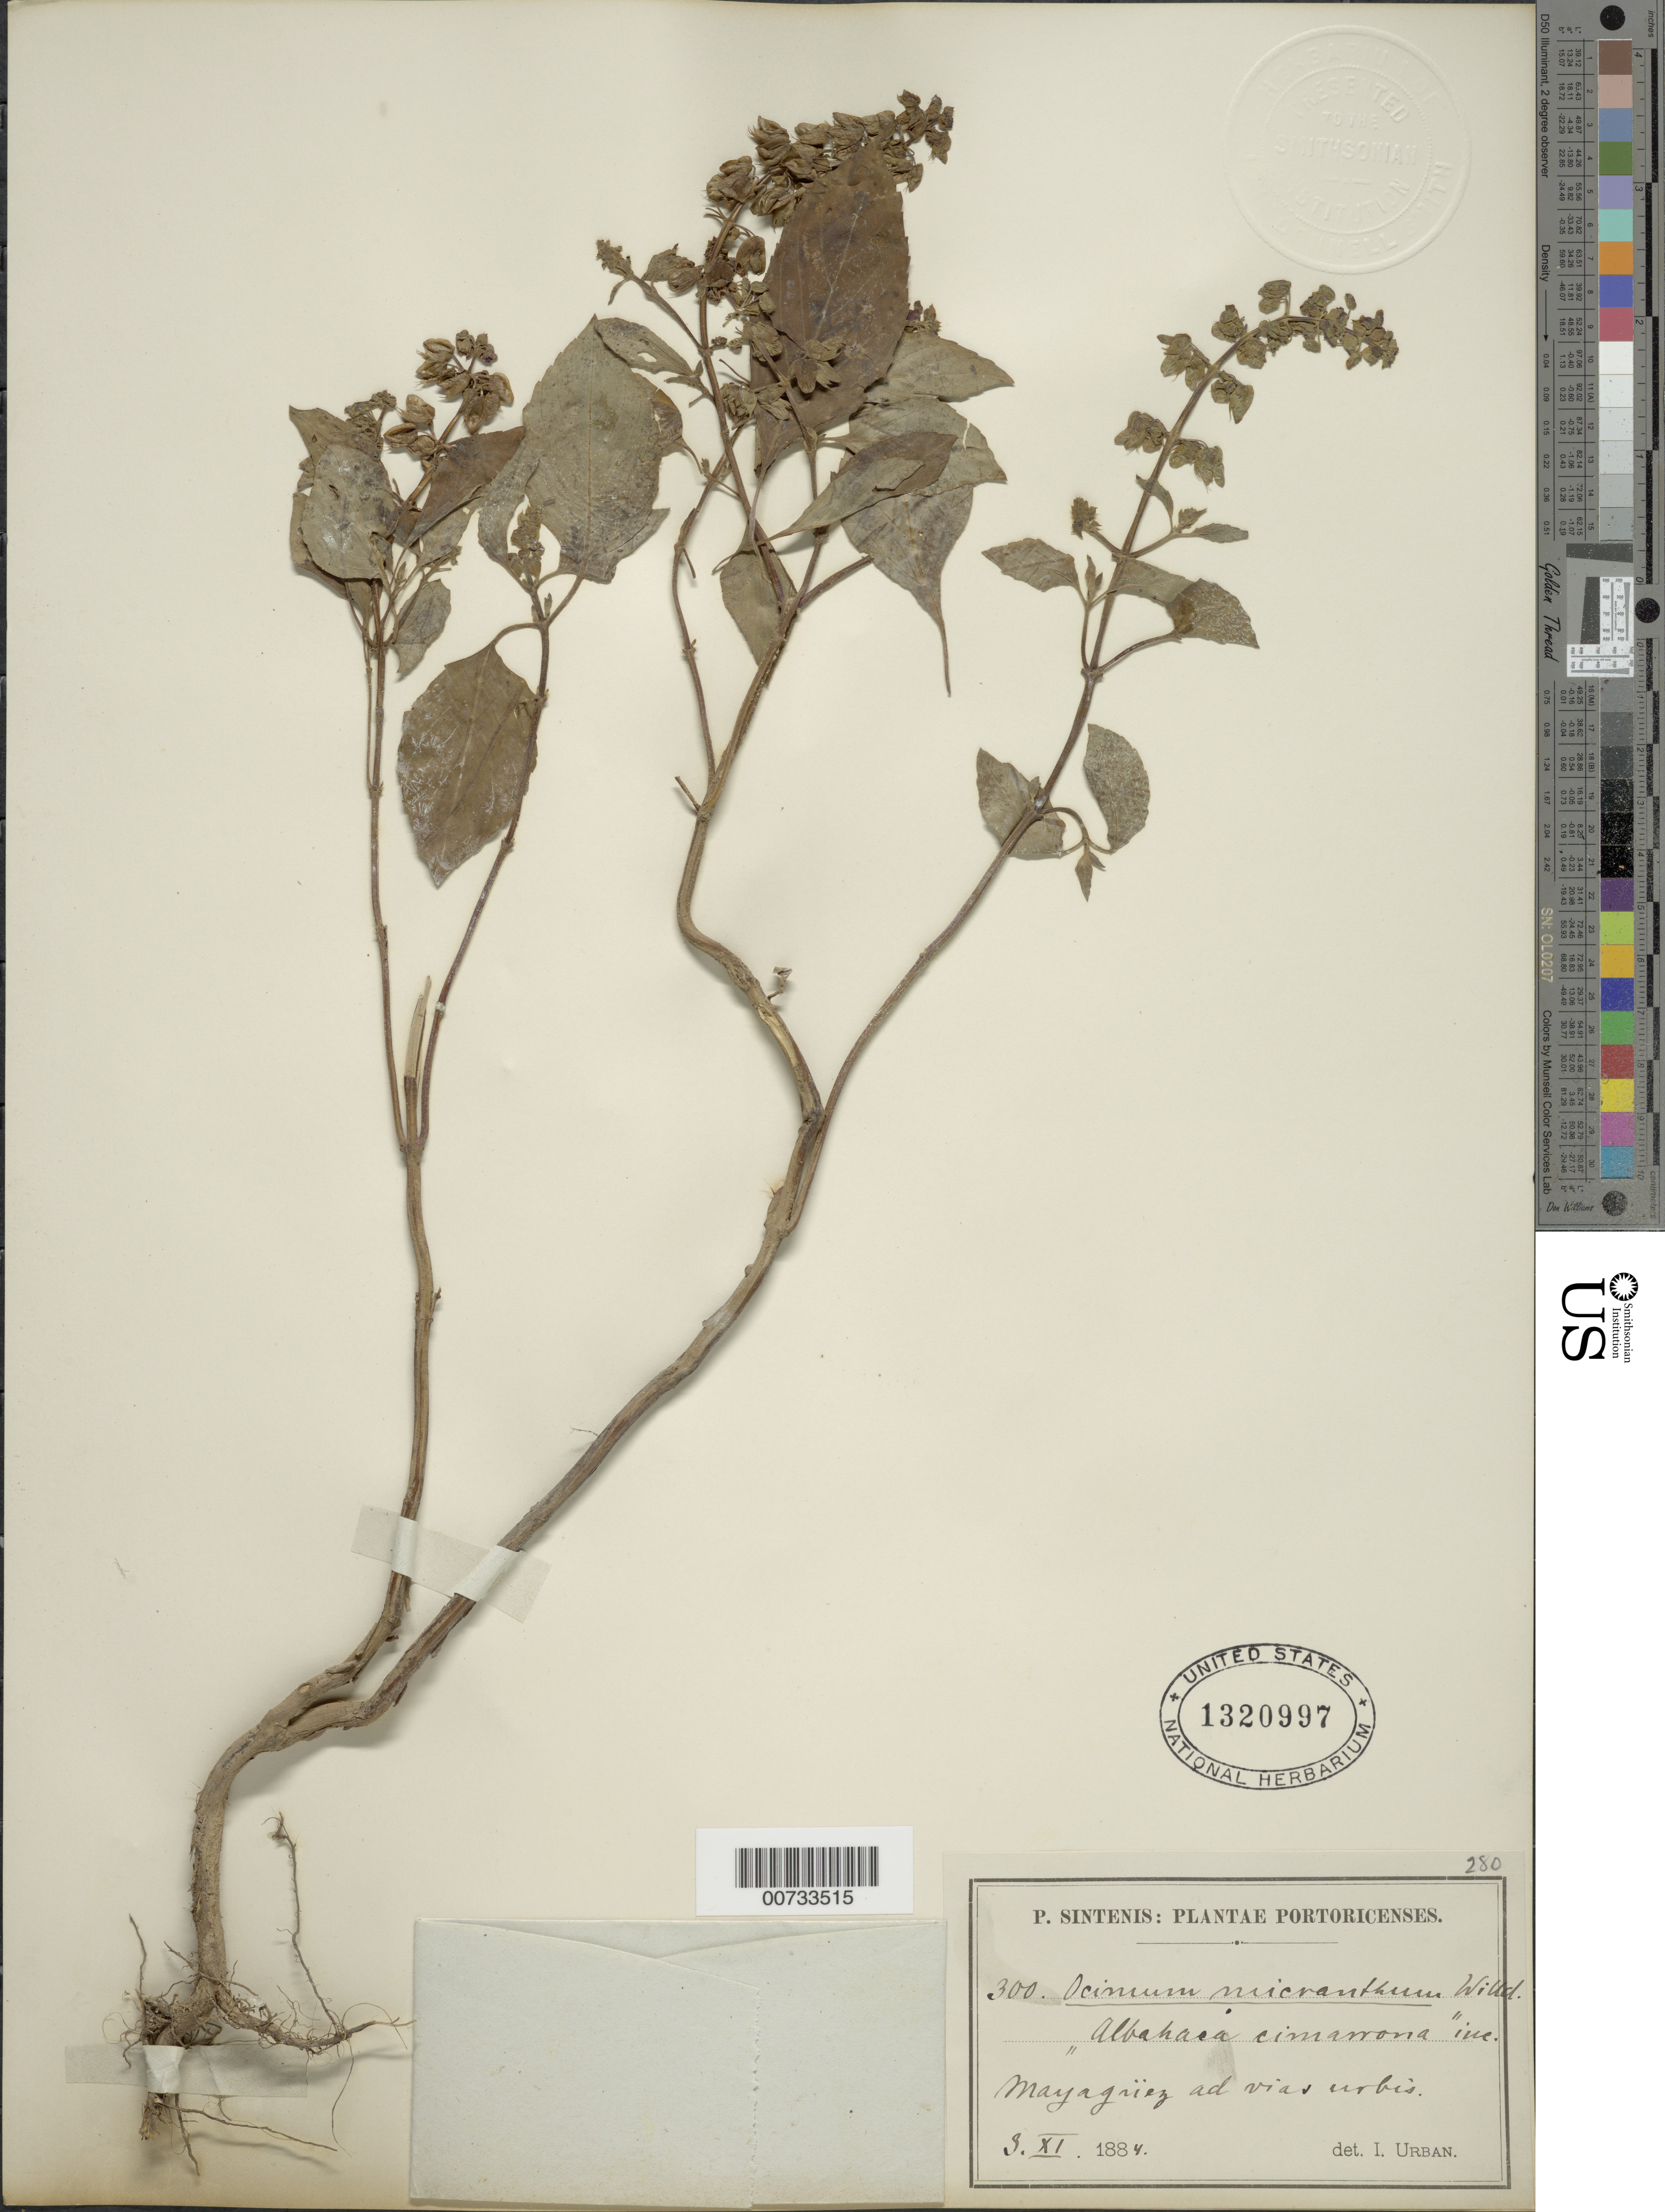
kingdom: Plantae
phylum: Tracheophyta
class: Magnoliopsida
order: Lamiales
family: Lamiaceae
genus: Ocimum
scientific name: Ocimum campechianum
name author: Mill.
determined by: Urban, Ignatz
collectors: P. Sintenis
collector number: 300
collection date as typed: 03 Nov 1884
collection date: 1884-11-03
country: Puerto Rico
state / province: Mayagüez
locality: Mayaguez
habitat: Ad vias urbis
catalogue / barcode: US 1320997